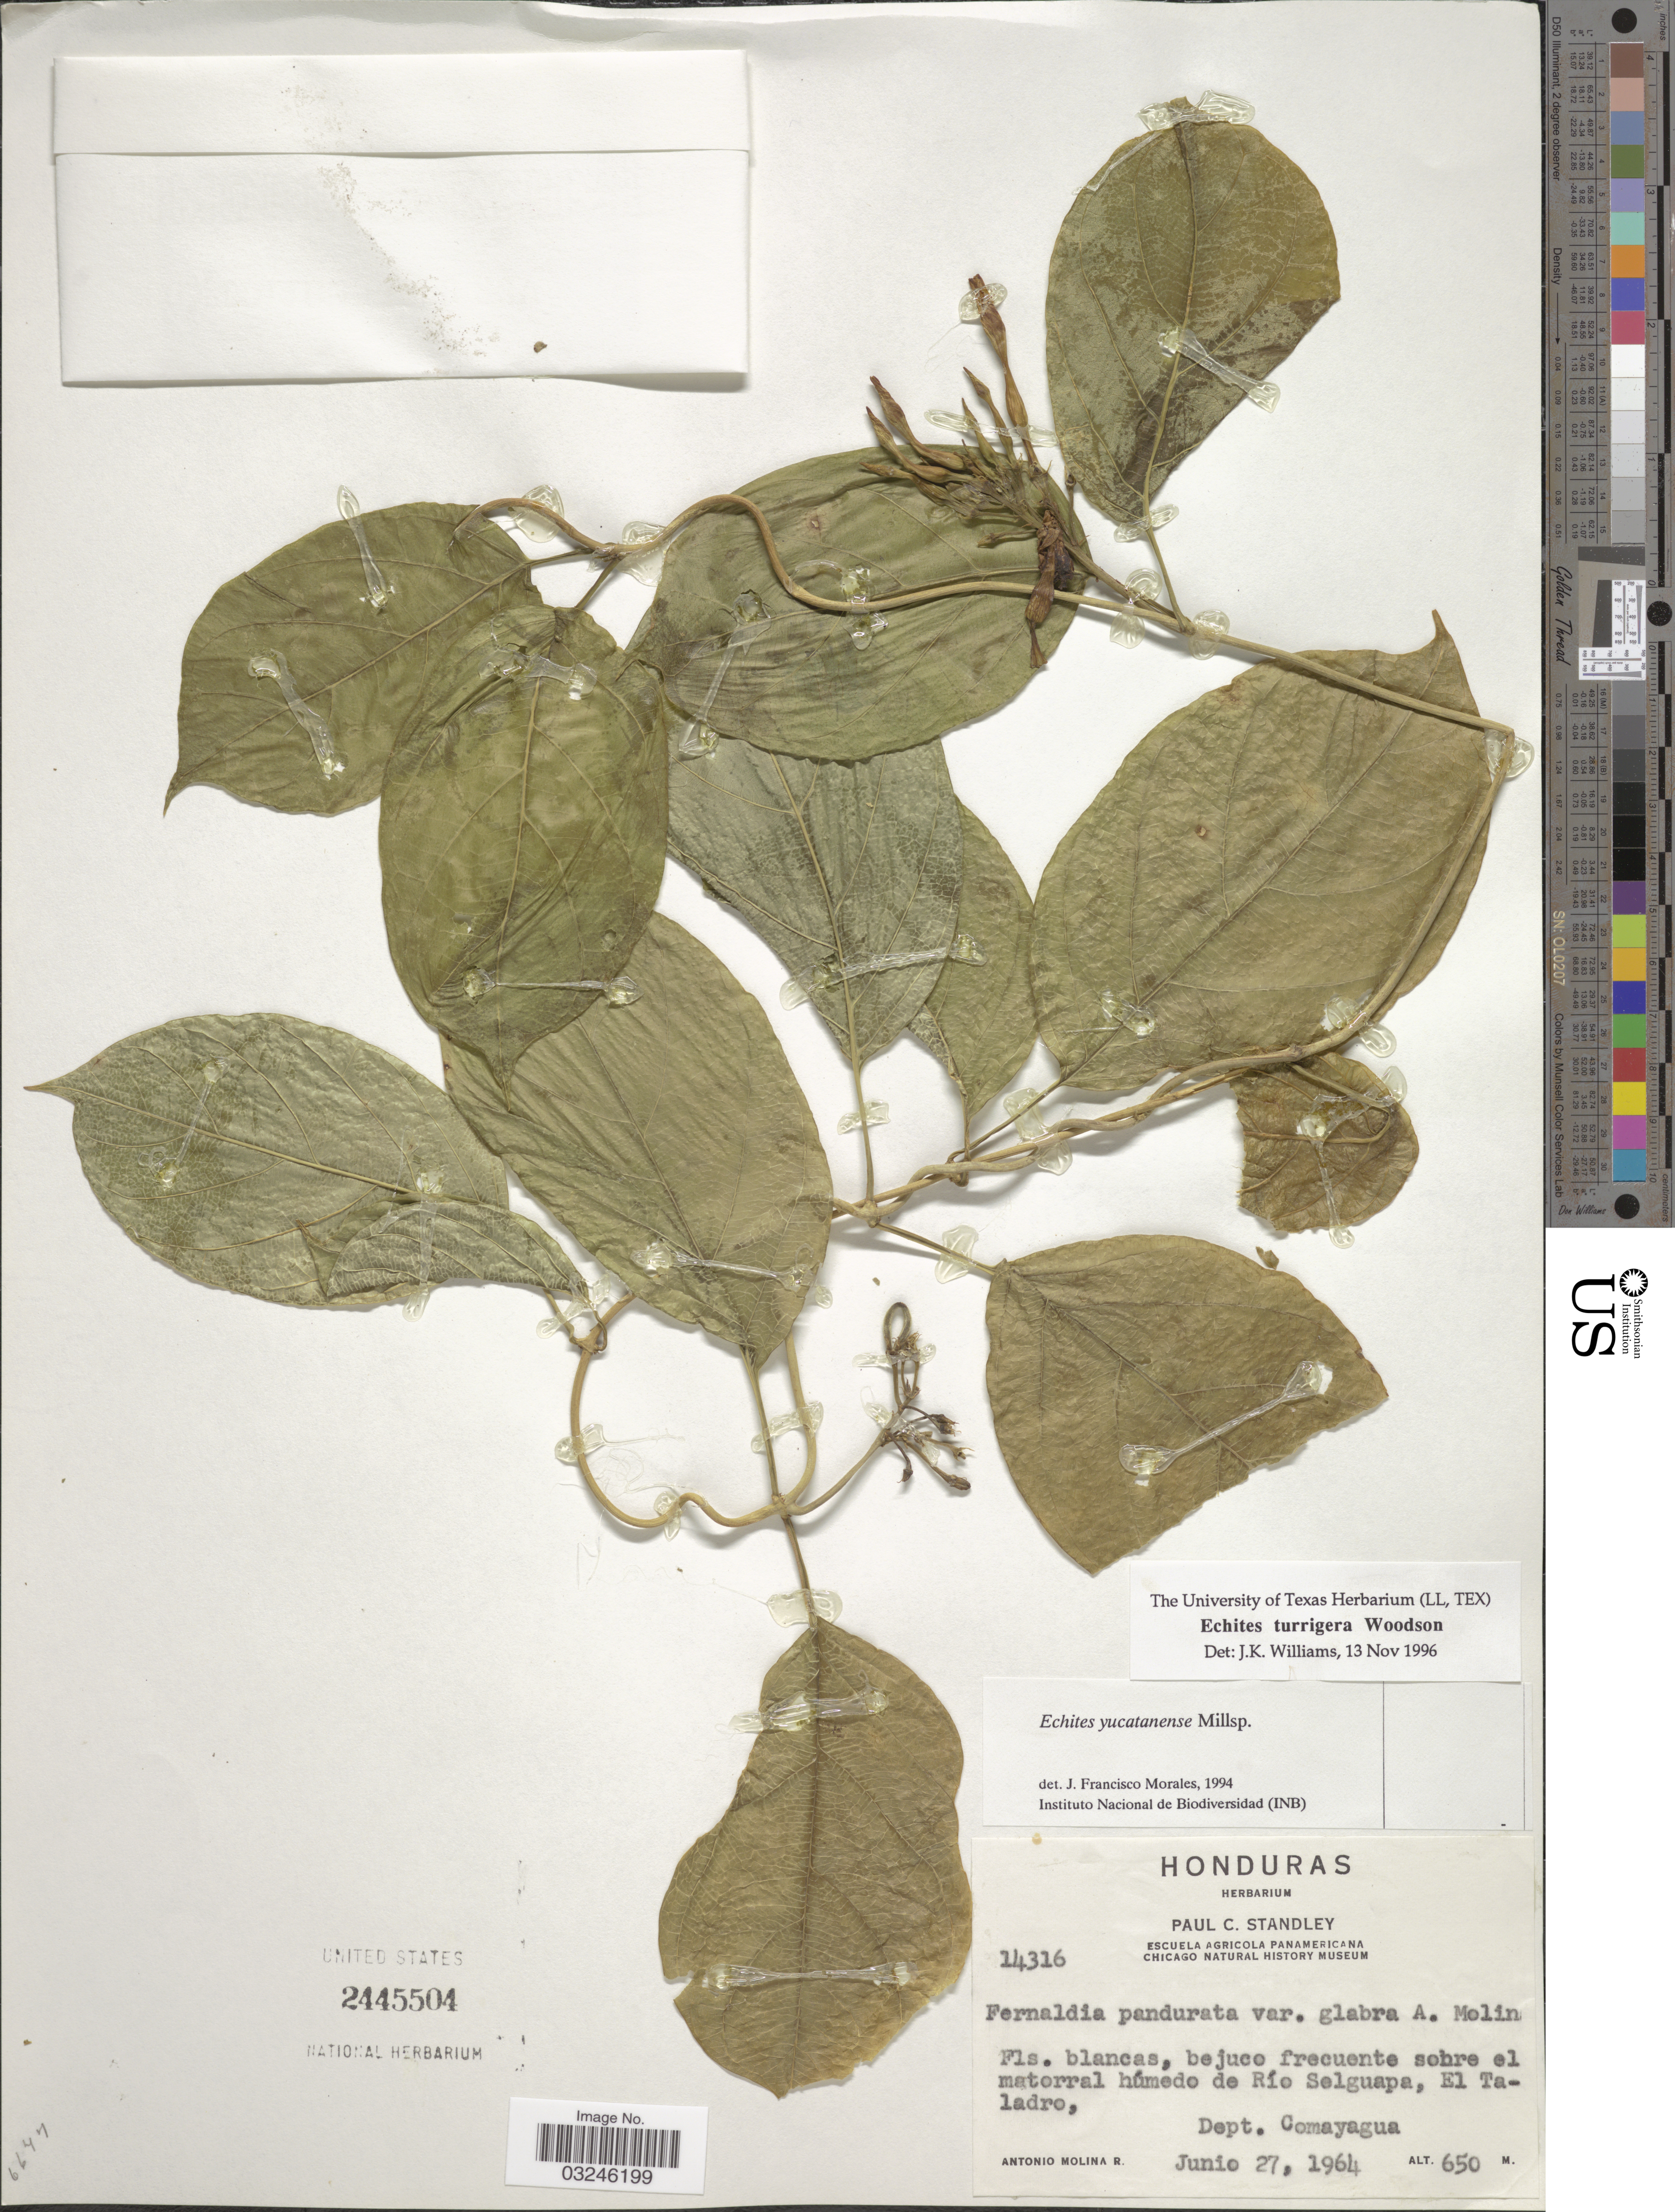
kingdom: Plantae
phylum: Tracheophyta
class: Magnoliopsida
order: Gentianales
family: Apocynaceae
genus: Echites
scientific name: Echites turrigera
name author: Woodson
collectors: A. Molina R.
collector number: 14316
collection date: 1964-06-27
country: Honduras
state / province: Comayagua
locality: Sobre el matorral húmedo de Río Selguapa, El Taladro. Dept. Comayagua.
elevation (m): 650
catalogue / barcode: US 2445504